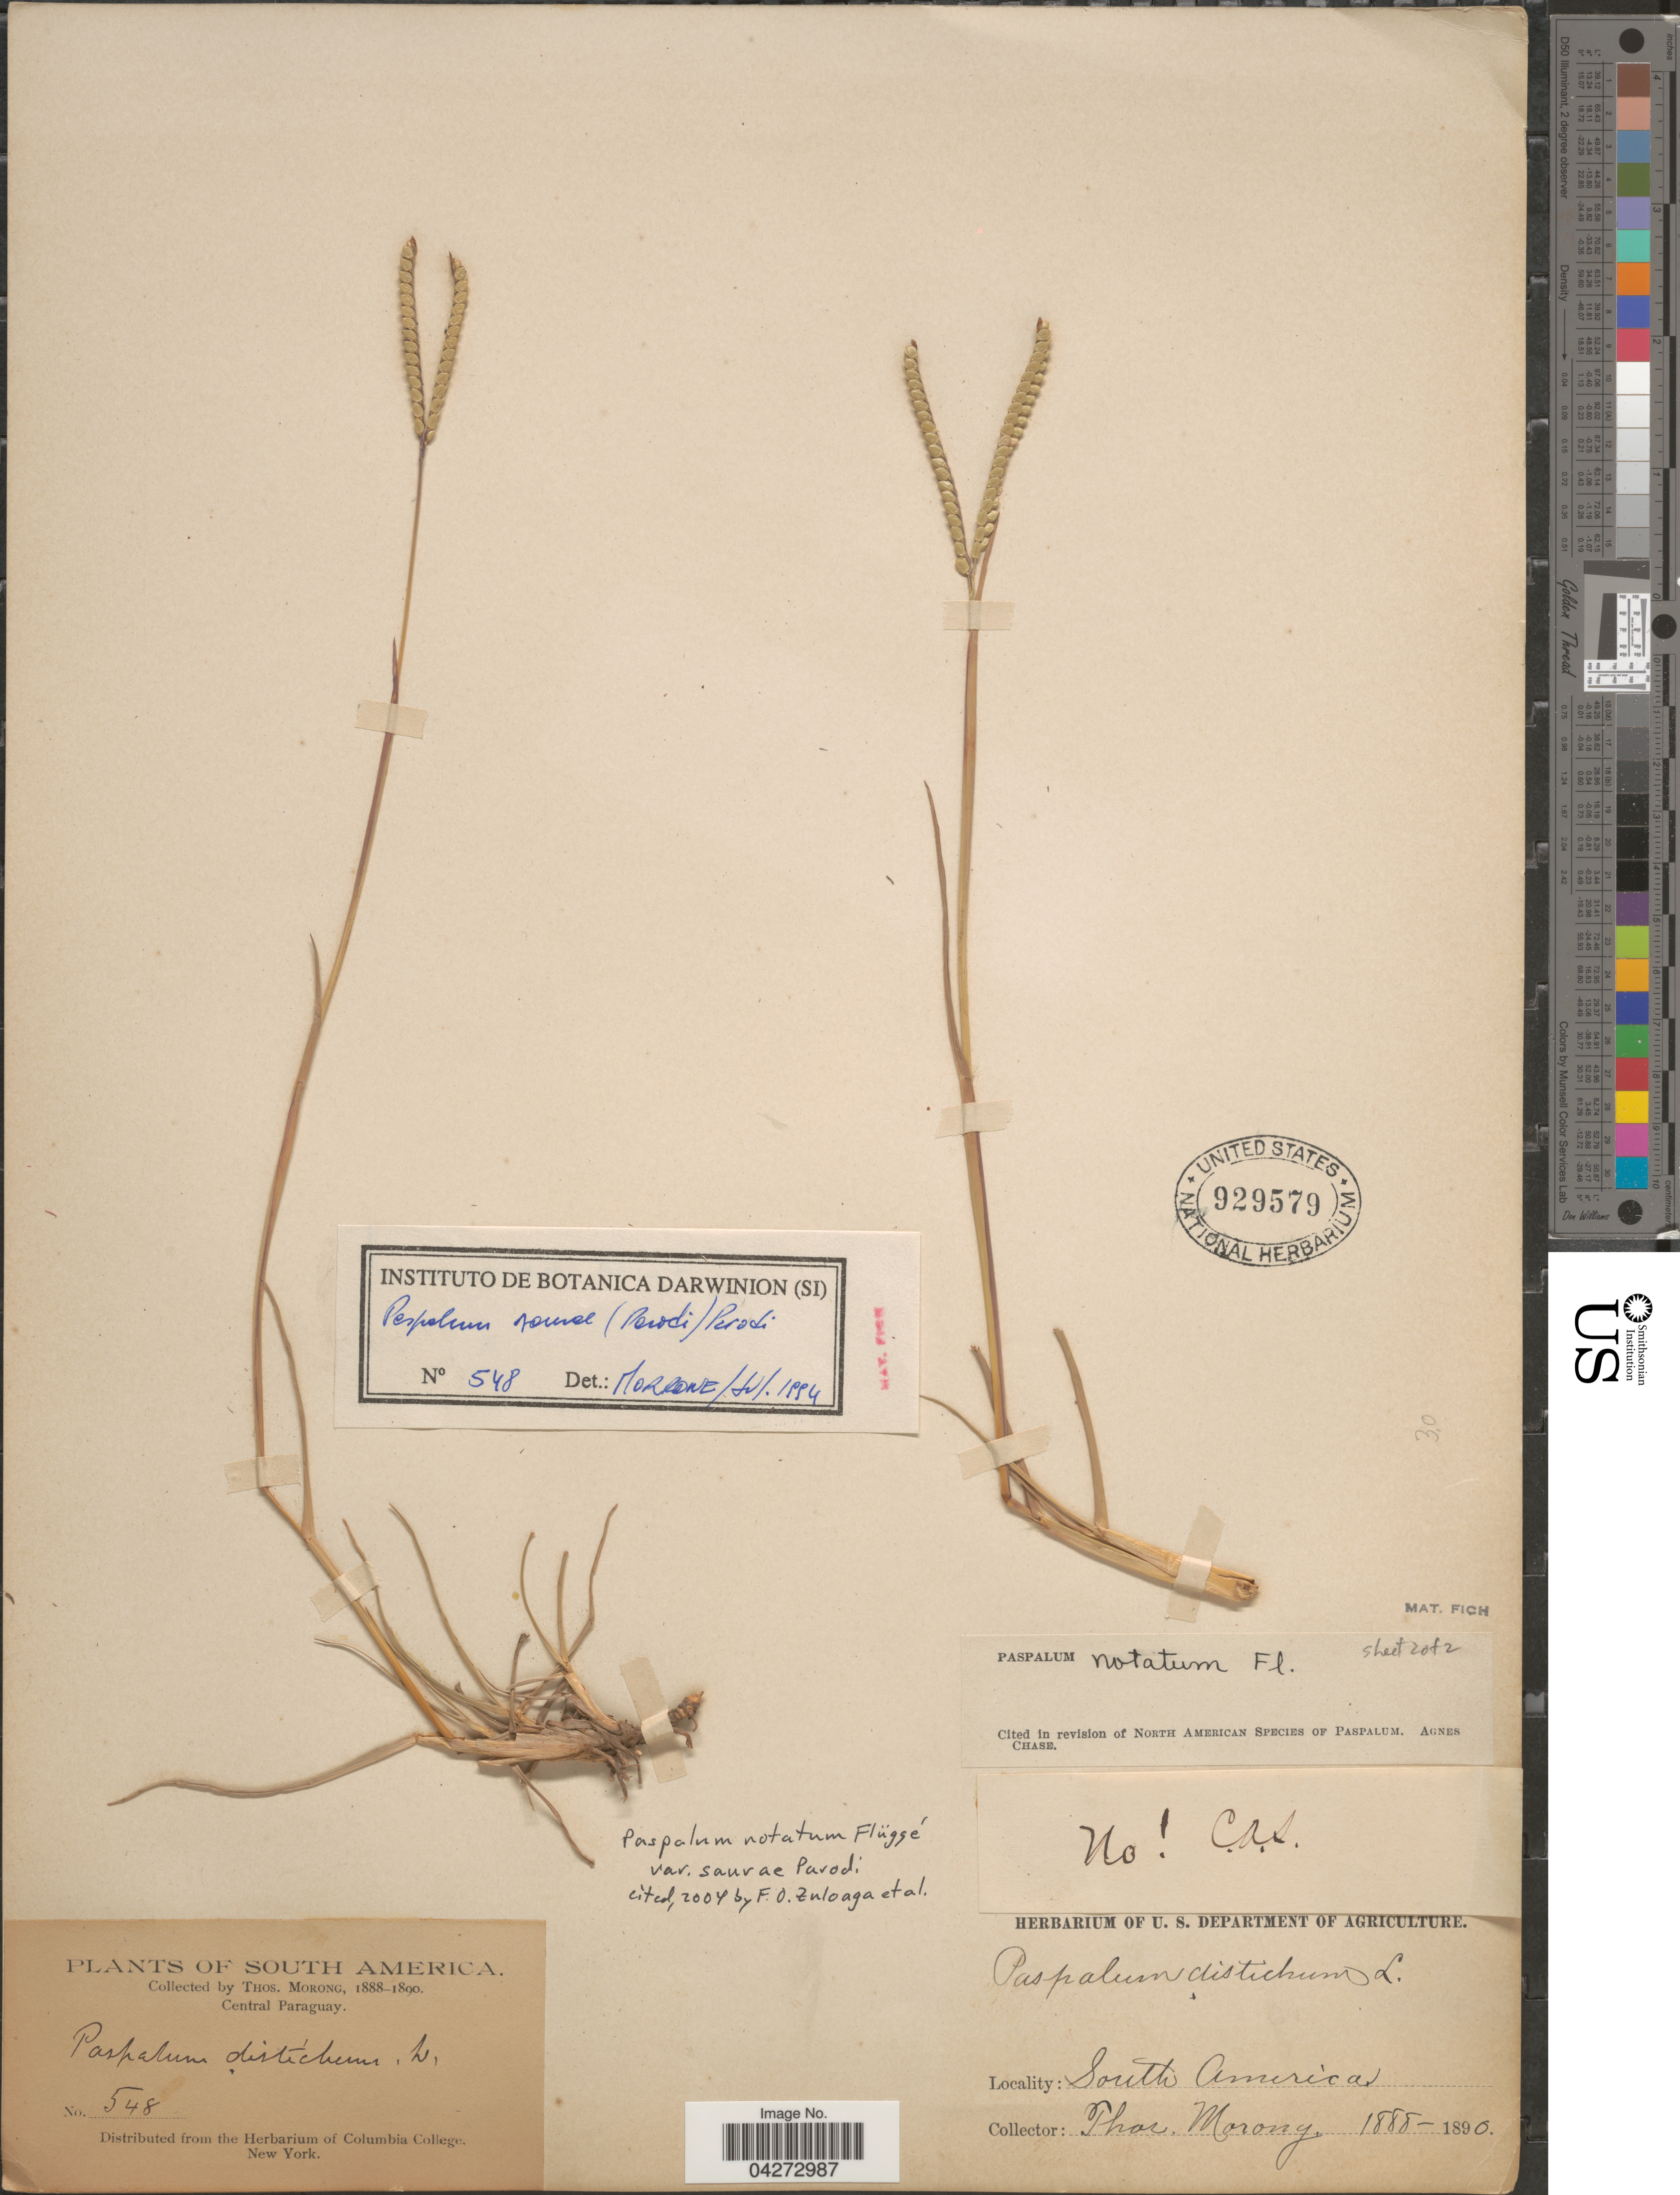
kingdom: Plantae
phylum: Tracheophyta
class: Liliopsida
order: Poales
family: Poaceae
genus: Paspalum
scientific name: Paspalum notatum var. saurae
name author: Parodi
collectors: ex herb. T. Morong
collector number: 548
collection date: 1888/1890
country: Paraguay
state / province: Central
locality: Central Paraguay.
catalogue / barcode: US 929579